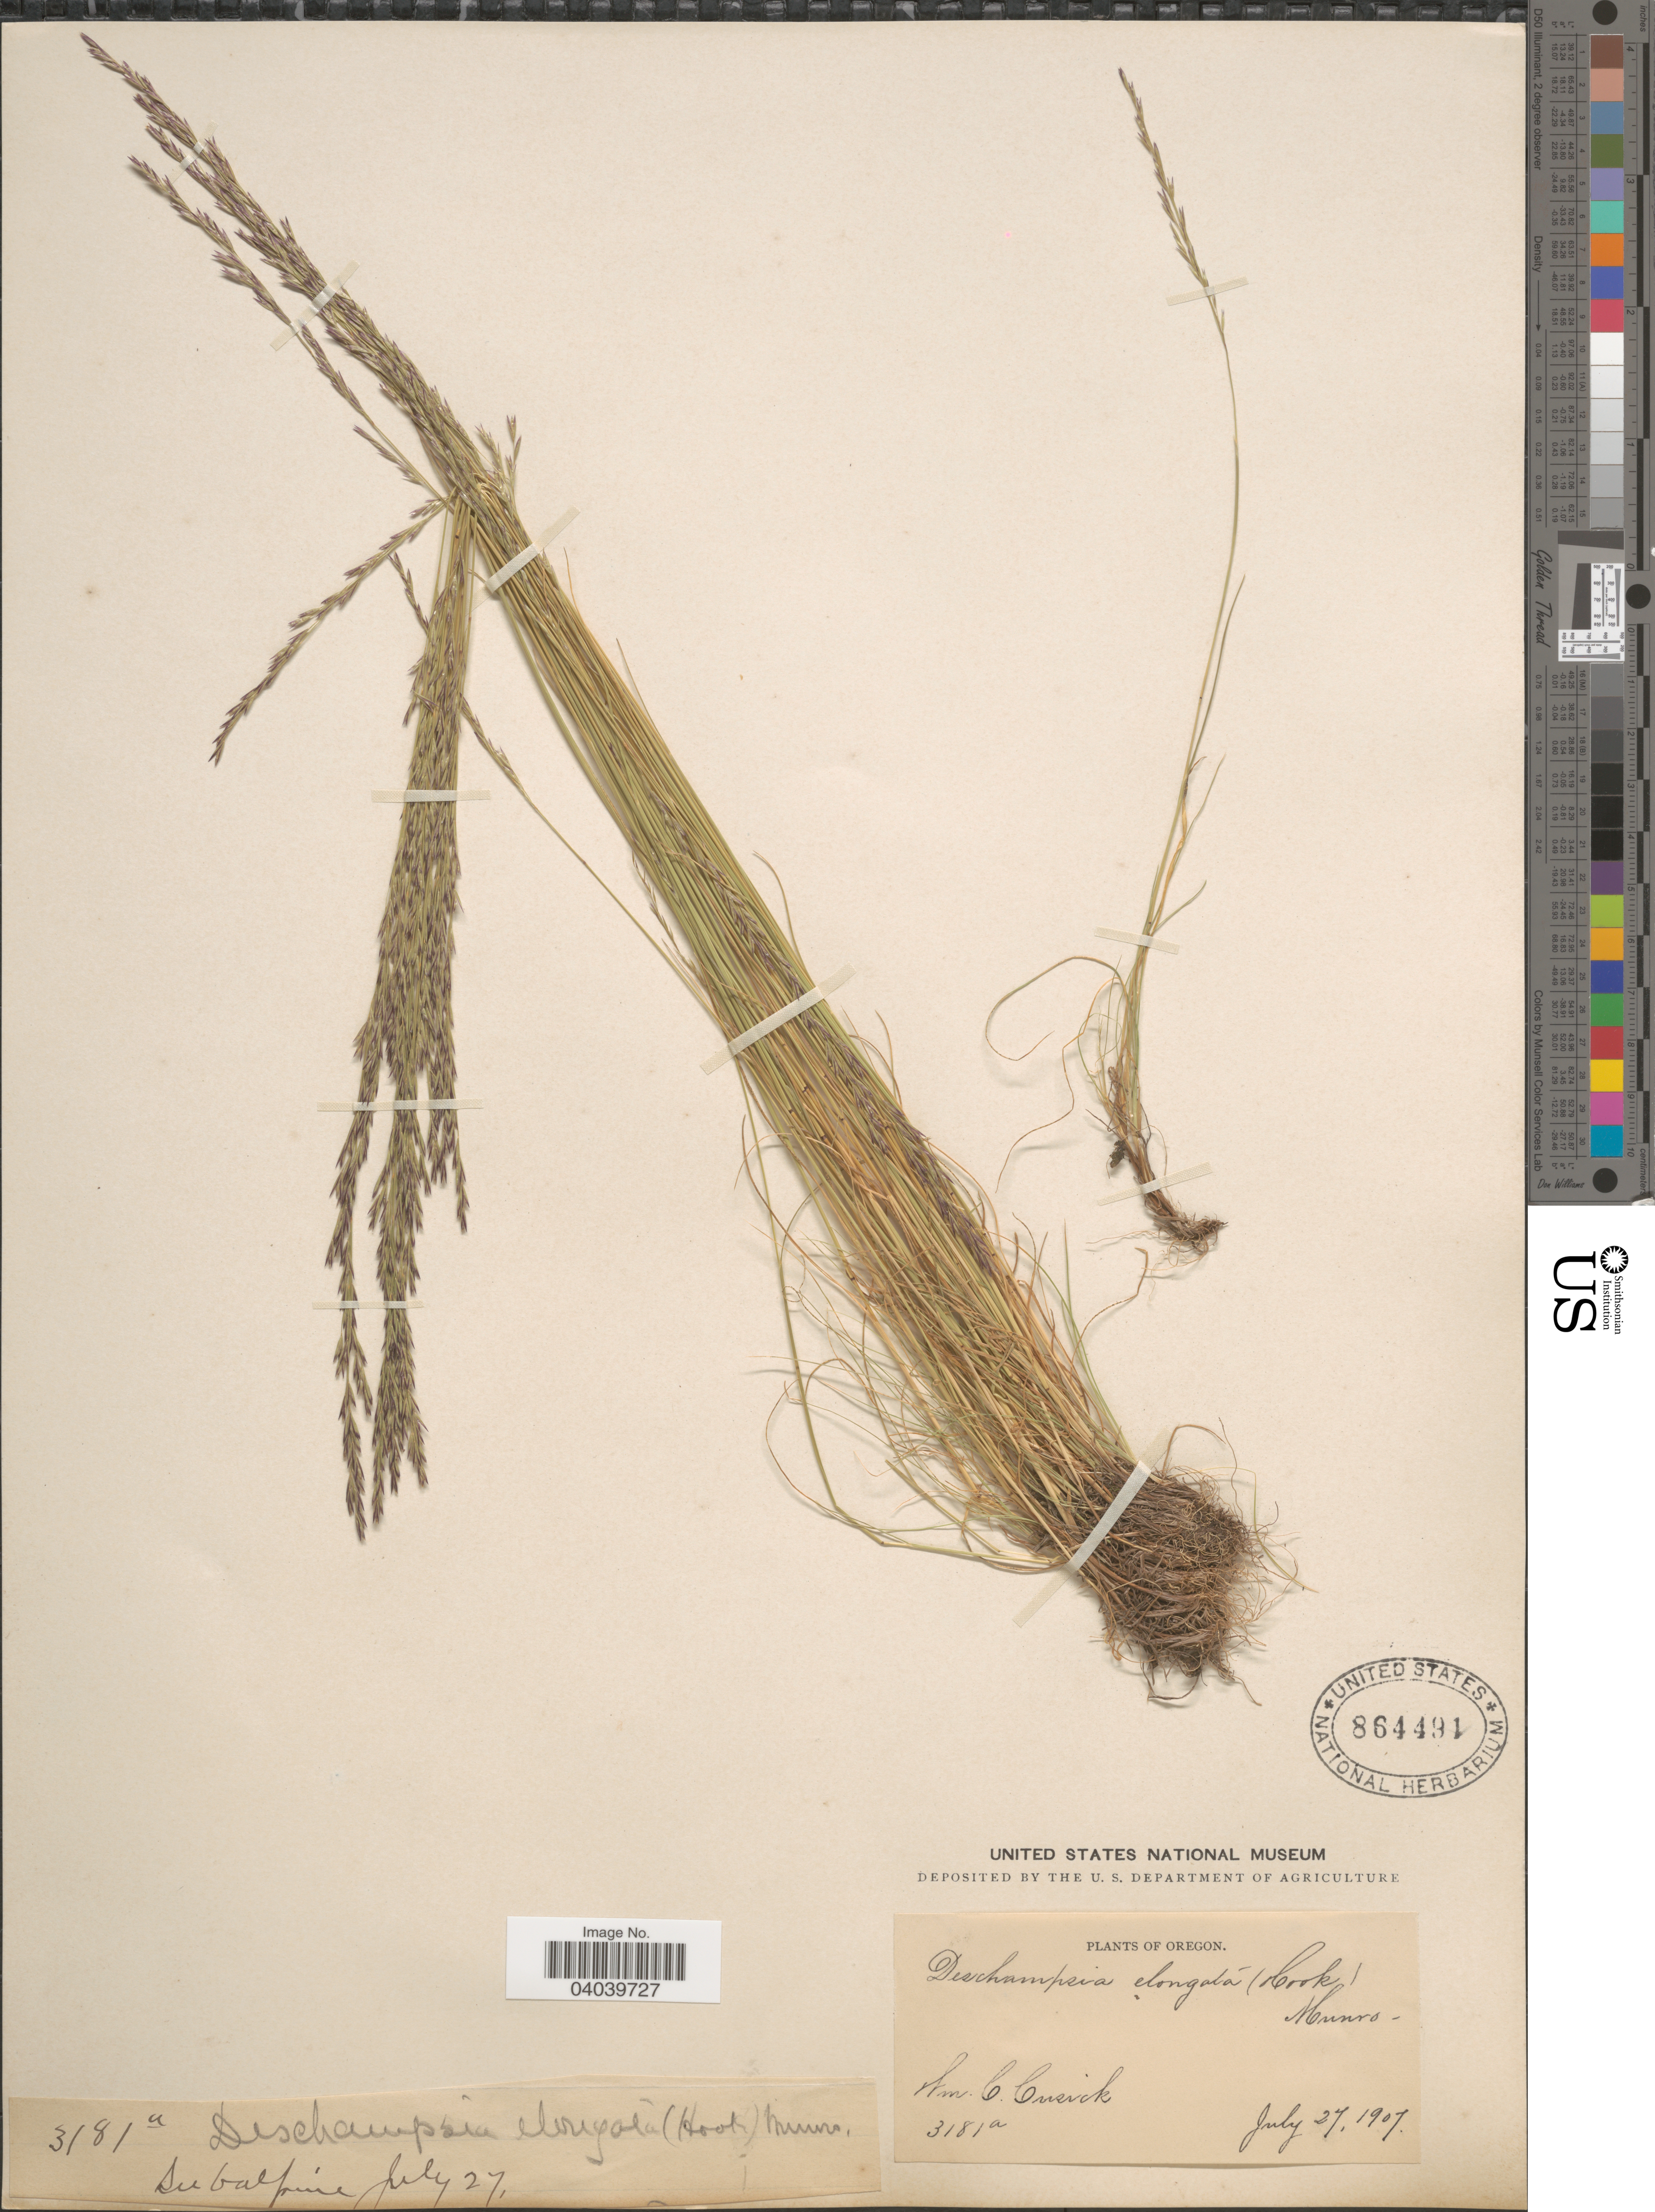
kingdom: Plantae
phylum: Tracheophyta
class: Liliopsida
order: Poales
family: Poaceae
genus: Deschampsia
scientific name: Deschampsia elongata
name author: (Hook.) Munro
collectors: W. C. Cusick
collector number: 3181a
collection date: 1907-07-27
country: United States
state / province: Oregon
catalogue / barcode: US 864491